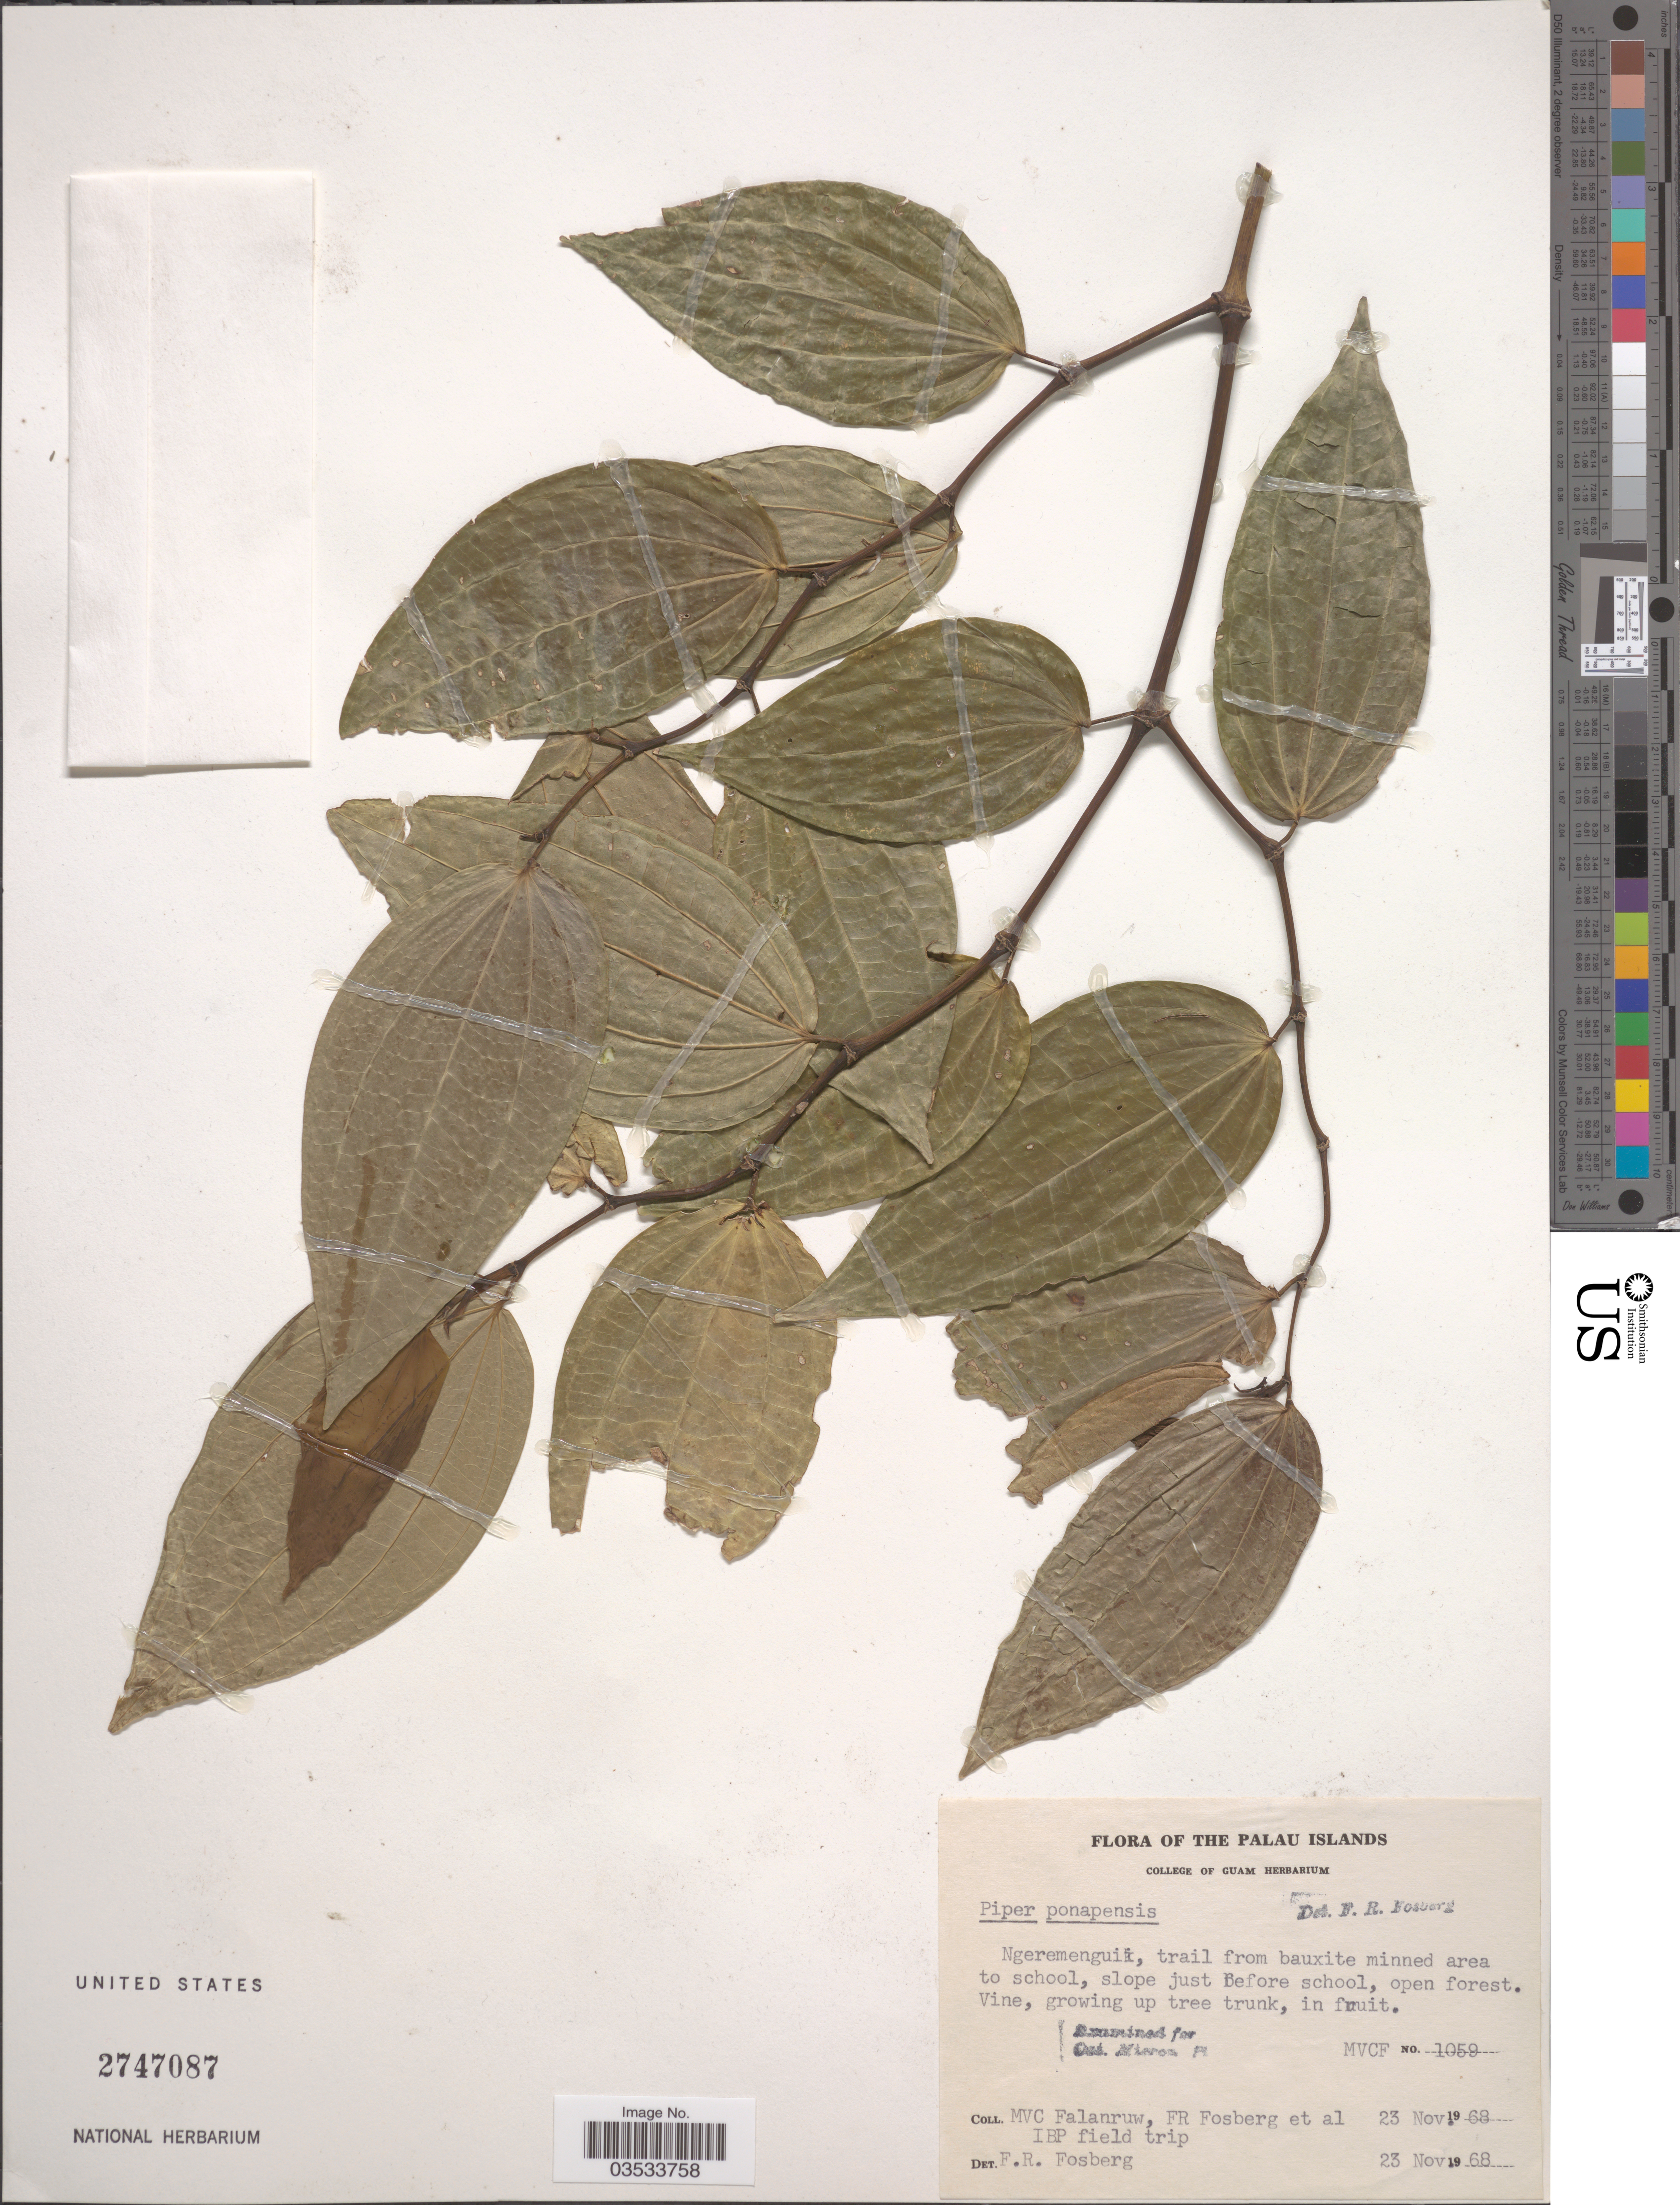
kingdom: Plantae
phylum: Tracheophyta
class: Magnoliopsida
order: Piperales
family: Piperaceae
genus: Piper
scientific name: Piper ponapense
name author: C. DC.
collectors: M. V. Falanruw, F. R. Fosberg & et al.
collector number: MVCF1059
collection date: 1968-11-23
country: Palau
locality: Palau Islands. Ngeremenguik, trail from bauxite minned area to school, slope just before school.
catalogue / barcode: US 2747087